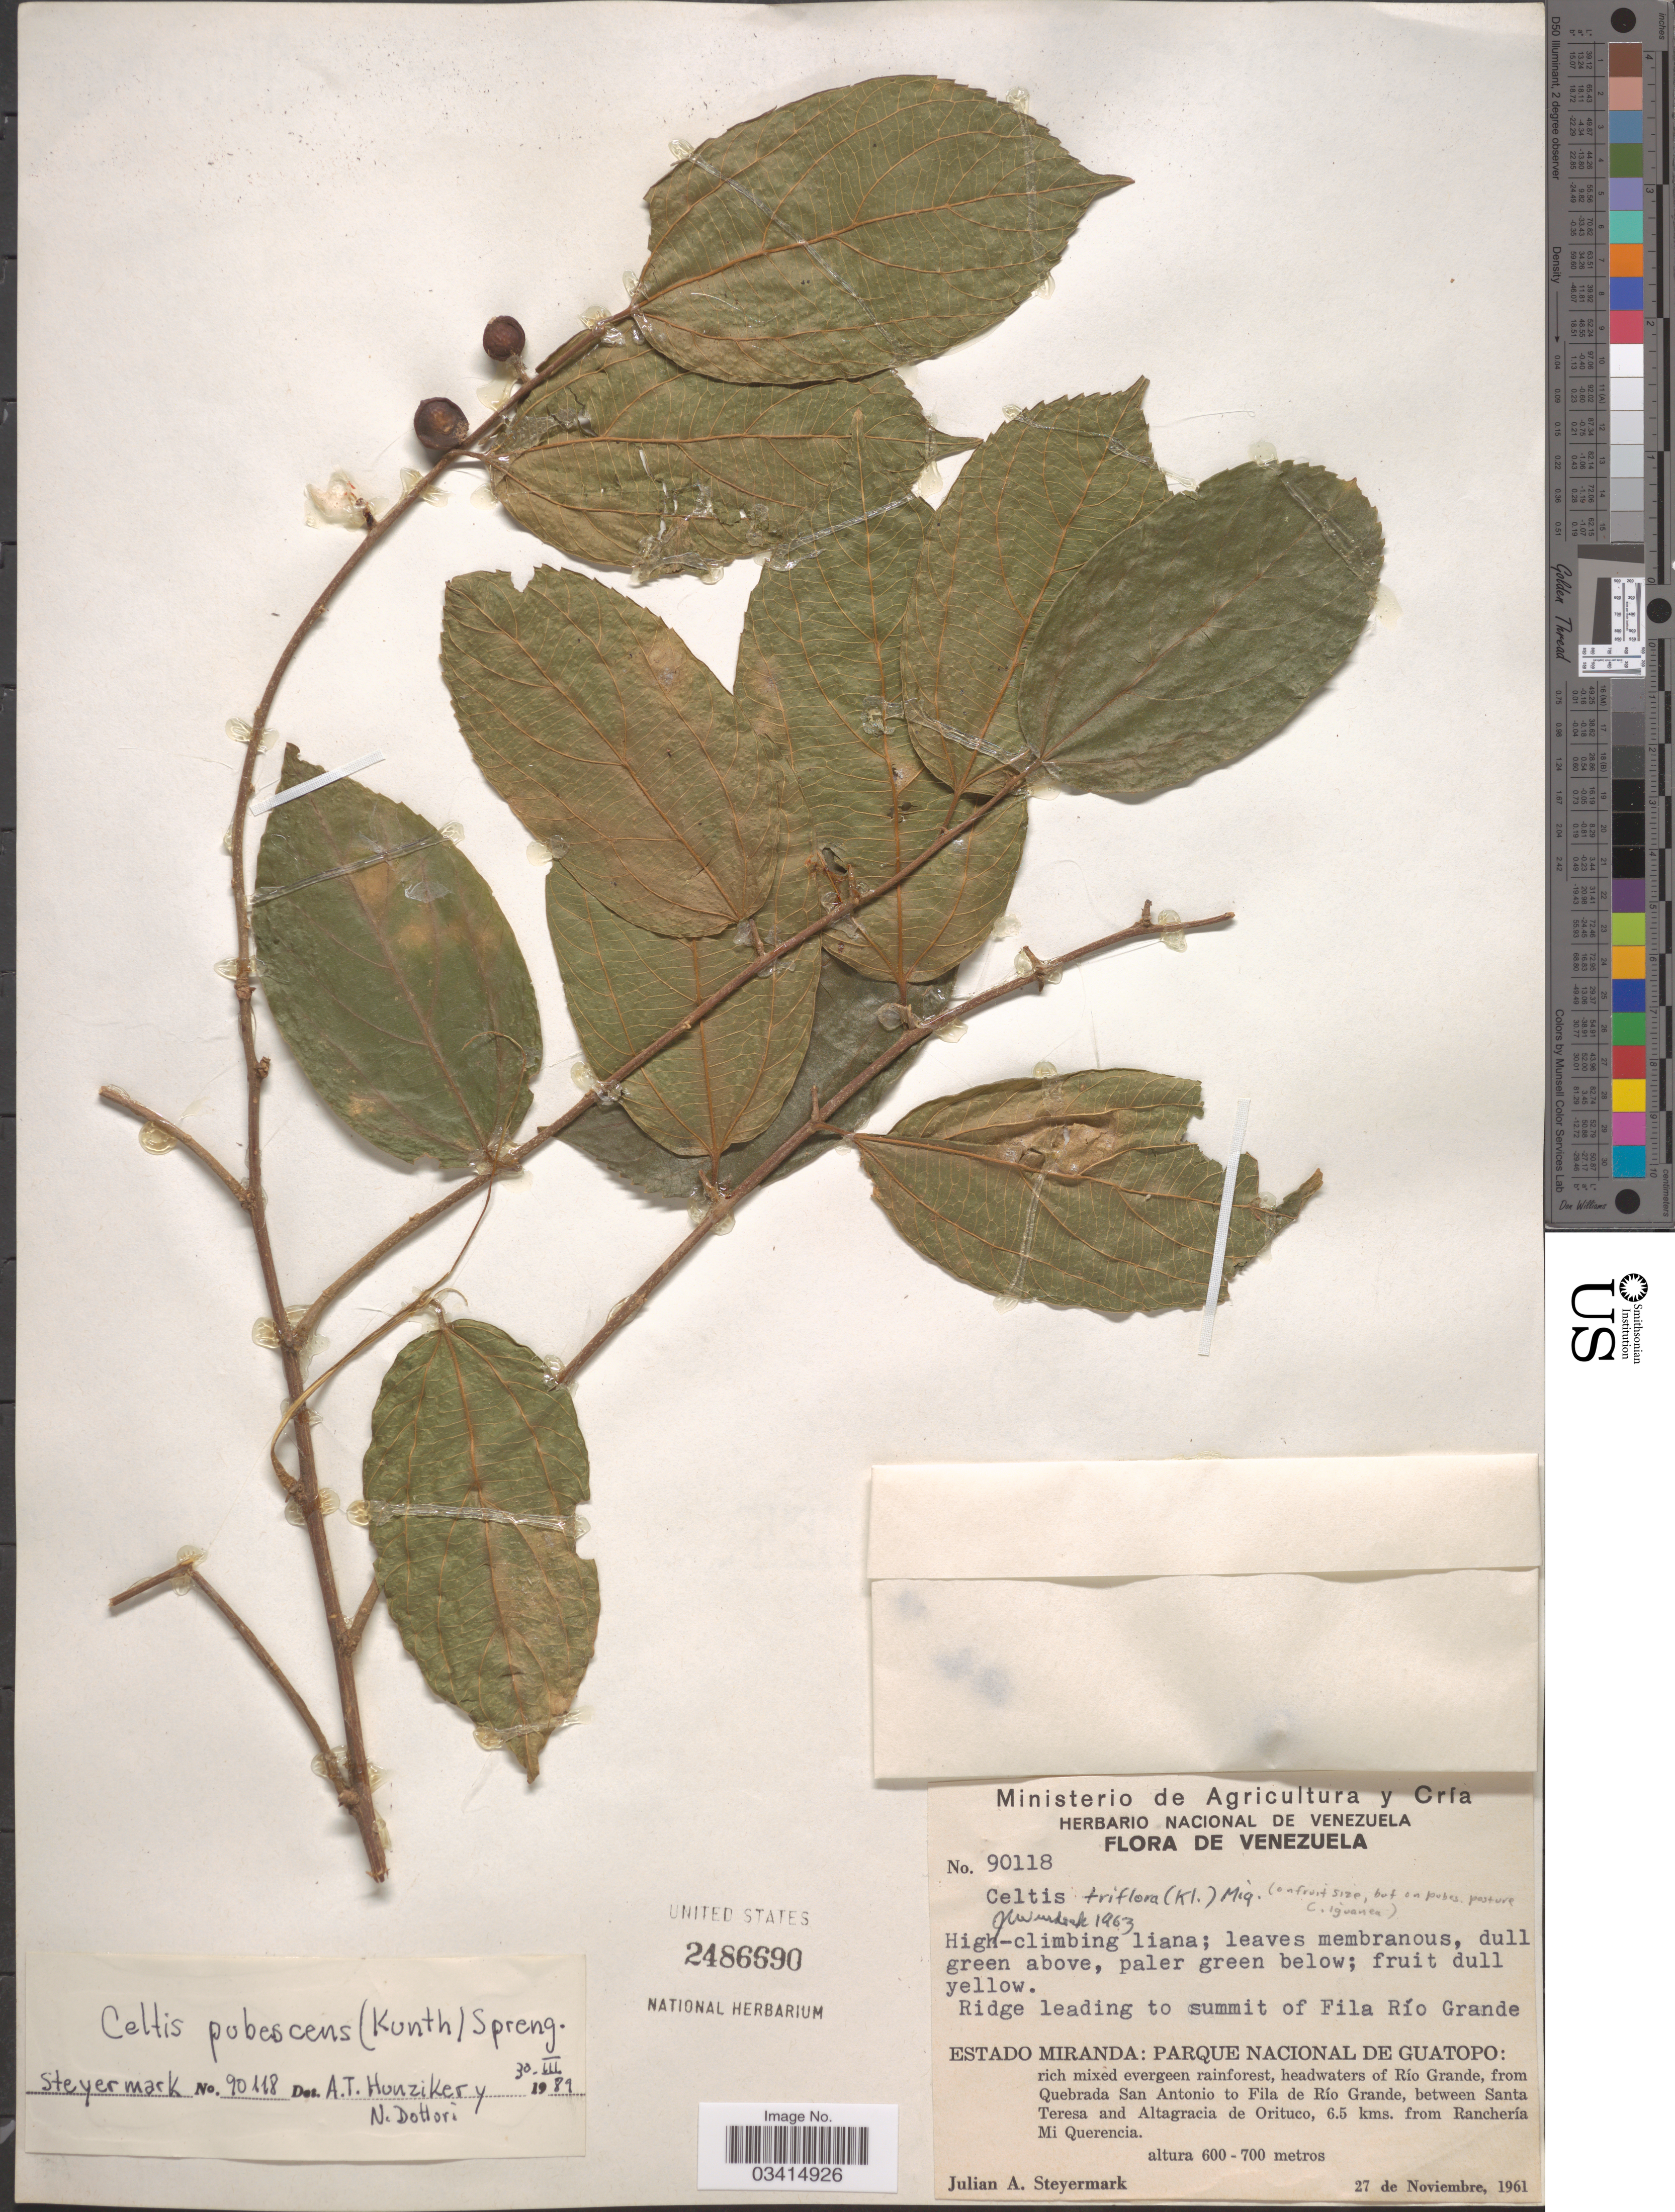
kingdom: Plantae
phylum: Tracheophyta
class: Magnoliopsida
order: Rosales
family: Cannabaceae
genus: Celtis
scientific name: Celtis pubescens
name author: (Kunth) Spreng.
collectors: J. Steyermark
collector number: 90118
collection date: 1961-11-27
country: Venezuela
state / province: Miranda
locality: Ridge leading to summit of Fila Río Grande. Parque Nacional de Guatopo: headwaters of Río Grande, from Quebrada San Antonio to Fila de Río Grande, between Santa Teresa and Altagracia de Orituco, 6.5 kms. from Ranchería Mi Querencia.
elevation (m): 600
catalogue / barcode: US 2486690